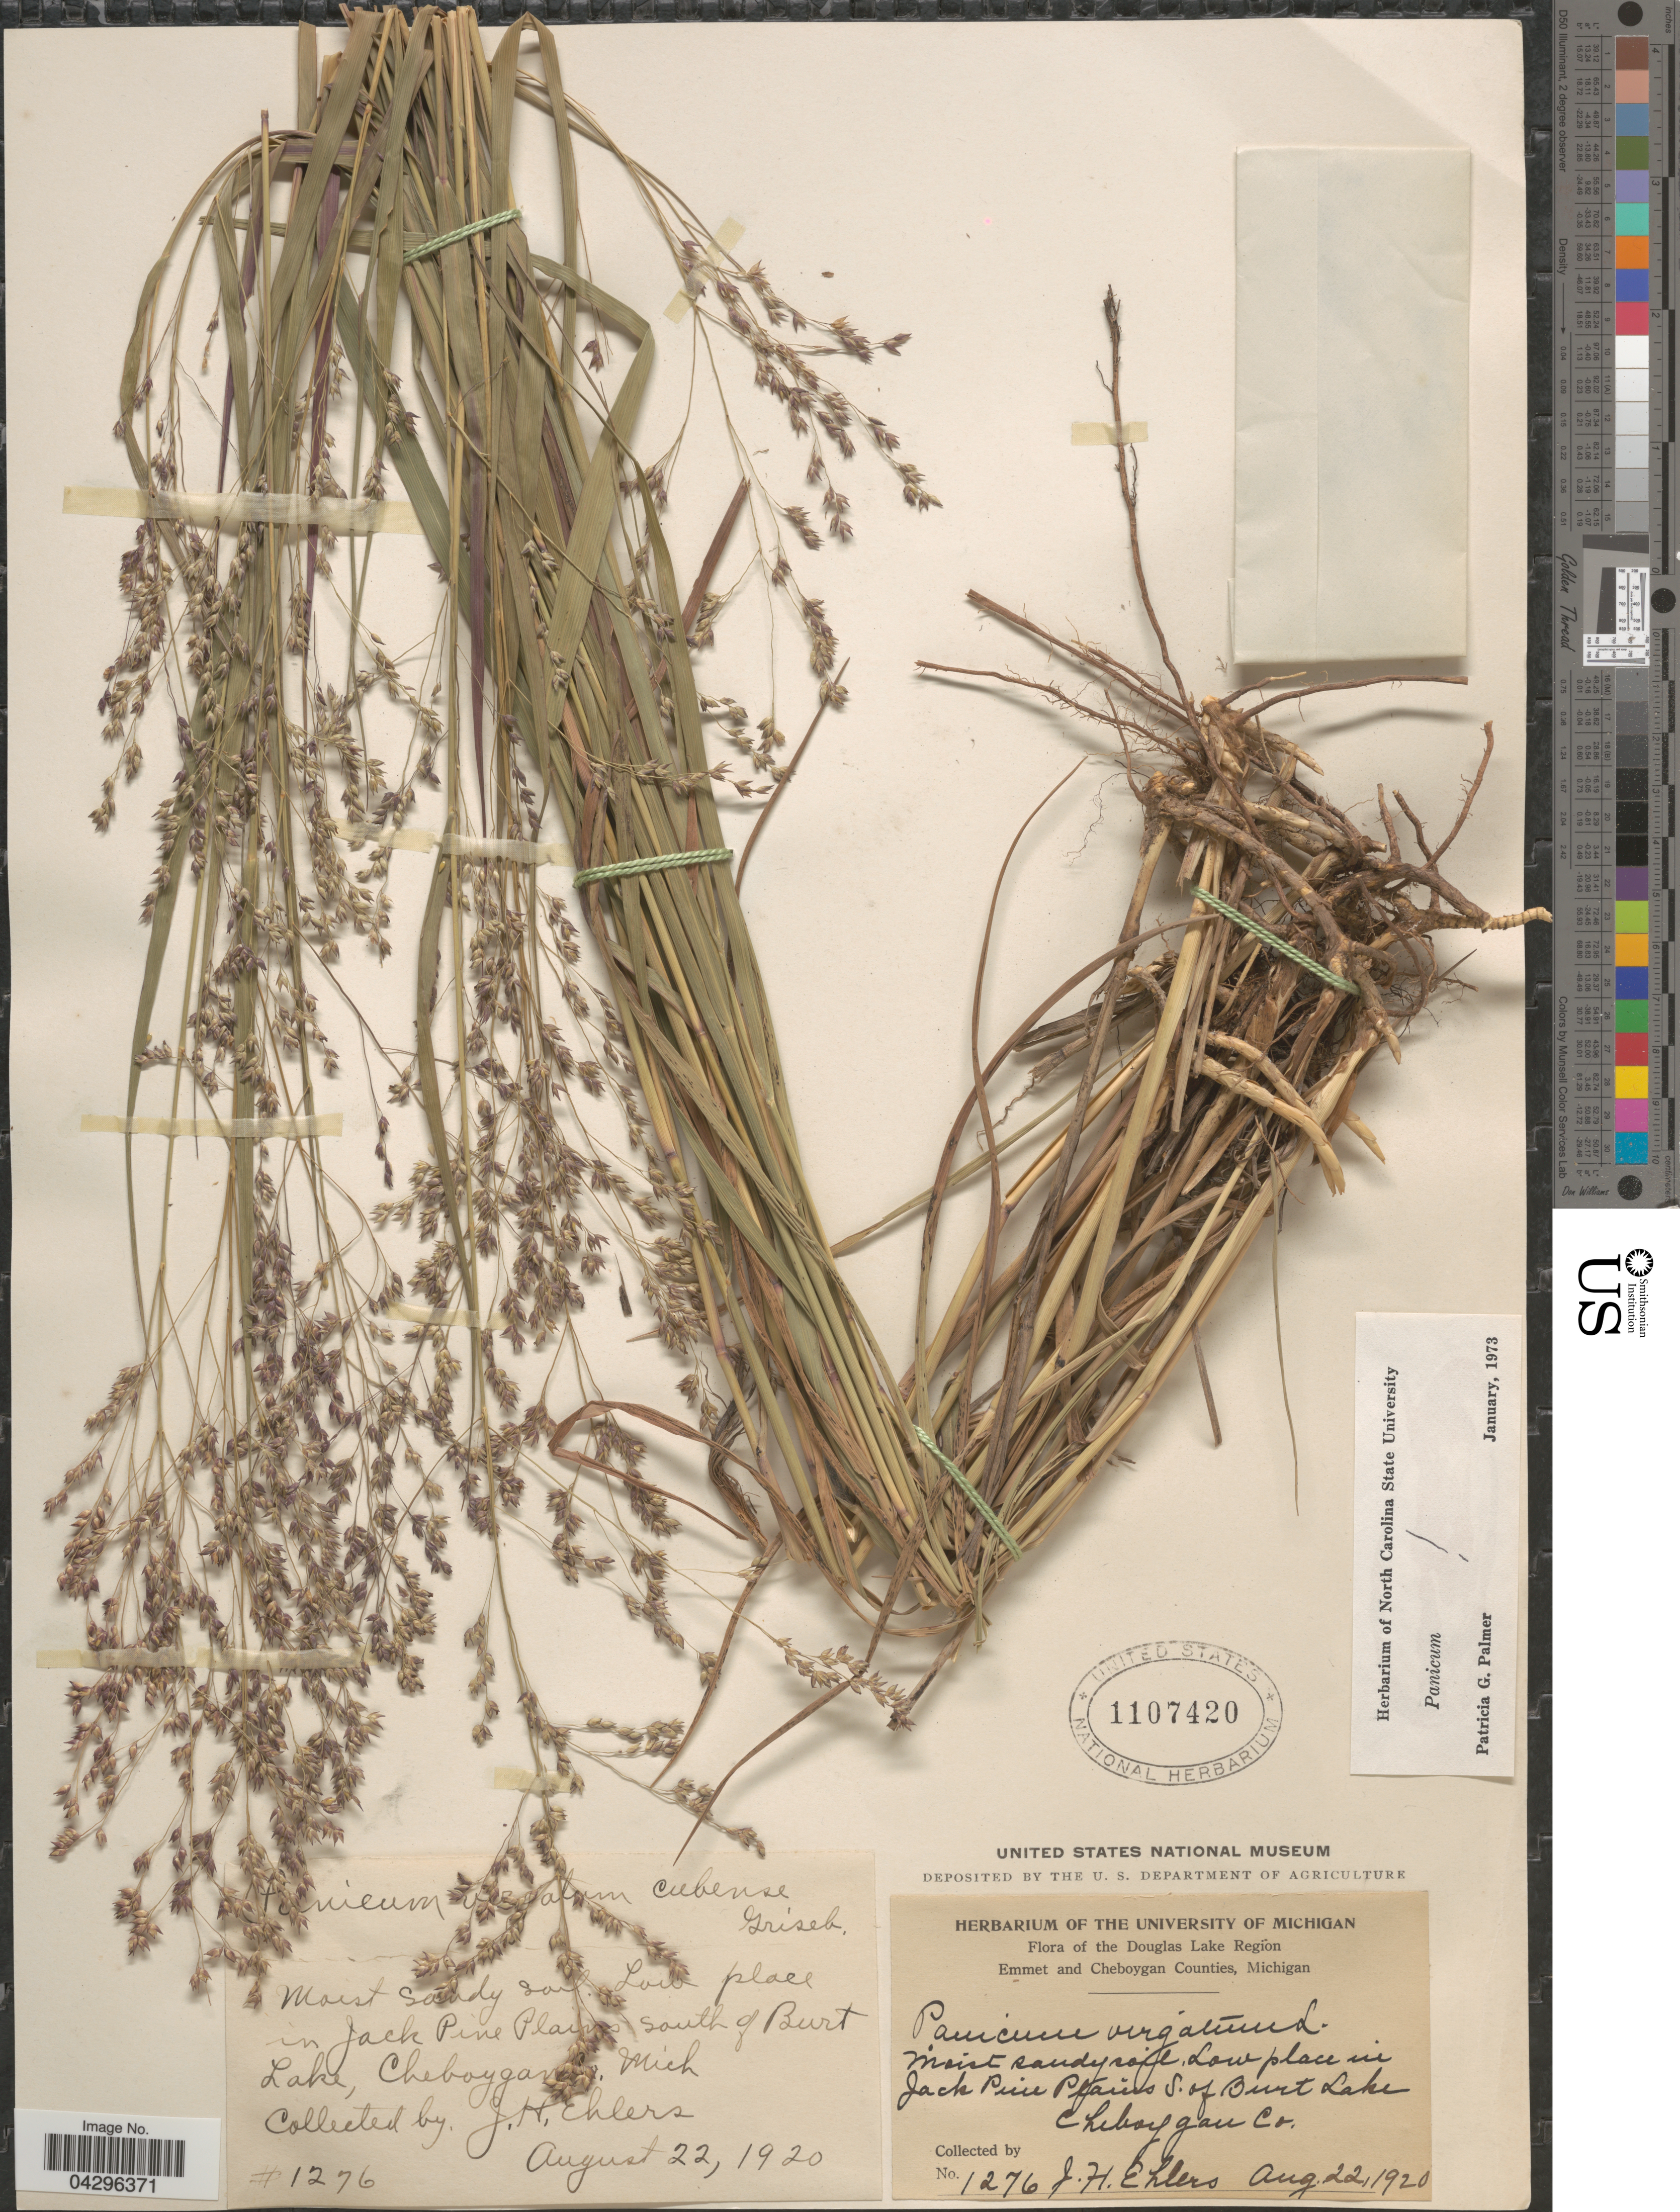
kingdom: Plantae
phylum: Tracheophyta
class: Liliopsida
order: Poales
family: Poaceae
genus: Panicum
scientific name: Panicum virgatum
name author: L.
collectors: J. H. Ehlers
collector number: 1276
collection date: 1920-08-22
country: United States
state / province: Michigan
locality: The Douglas Lake Region. Emmet and Cheboygan Counties. Low place in Jack Pine Plains S. of Burt Lake. Cheboygan Co.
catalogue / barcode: US 1107420